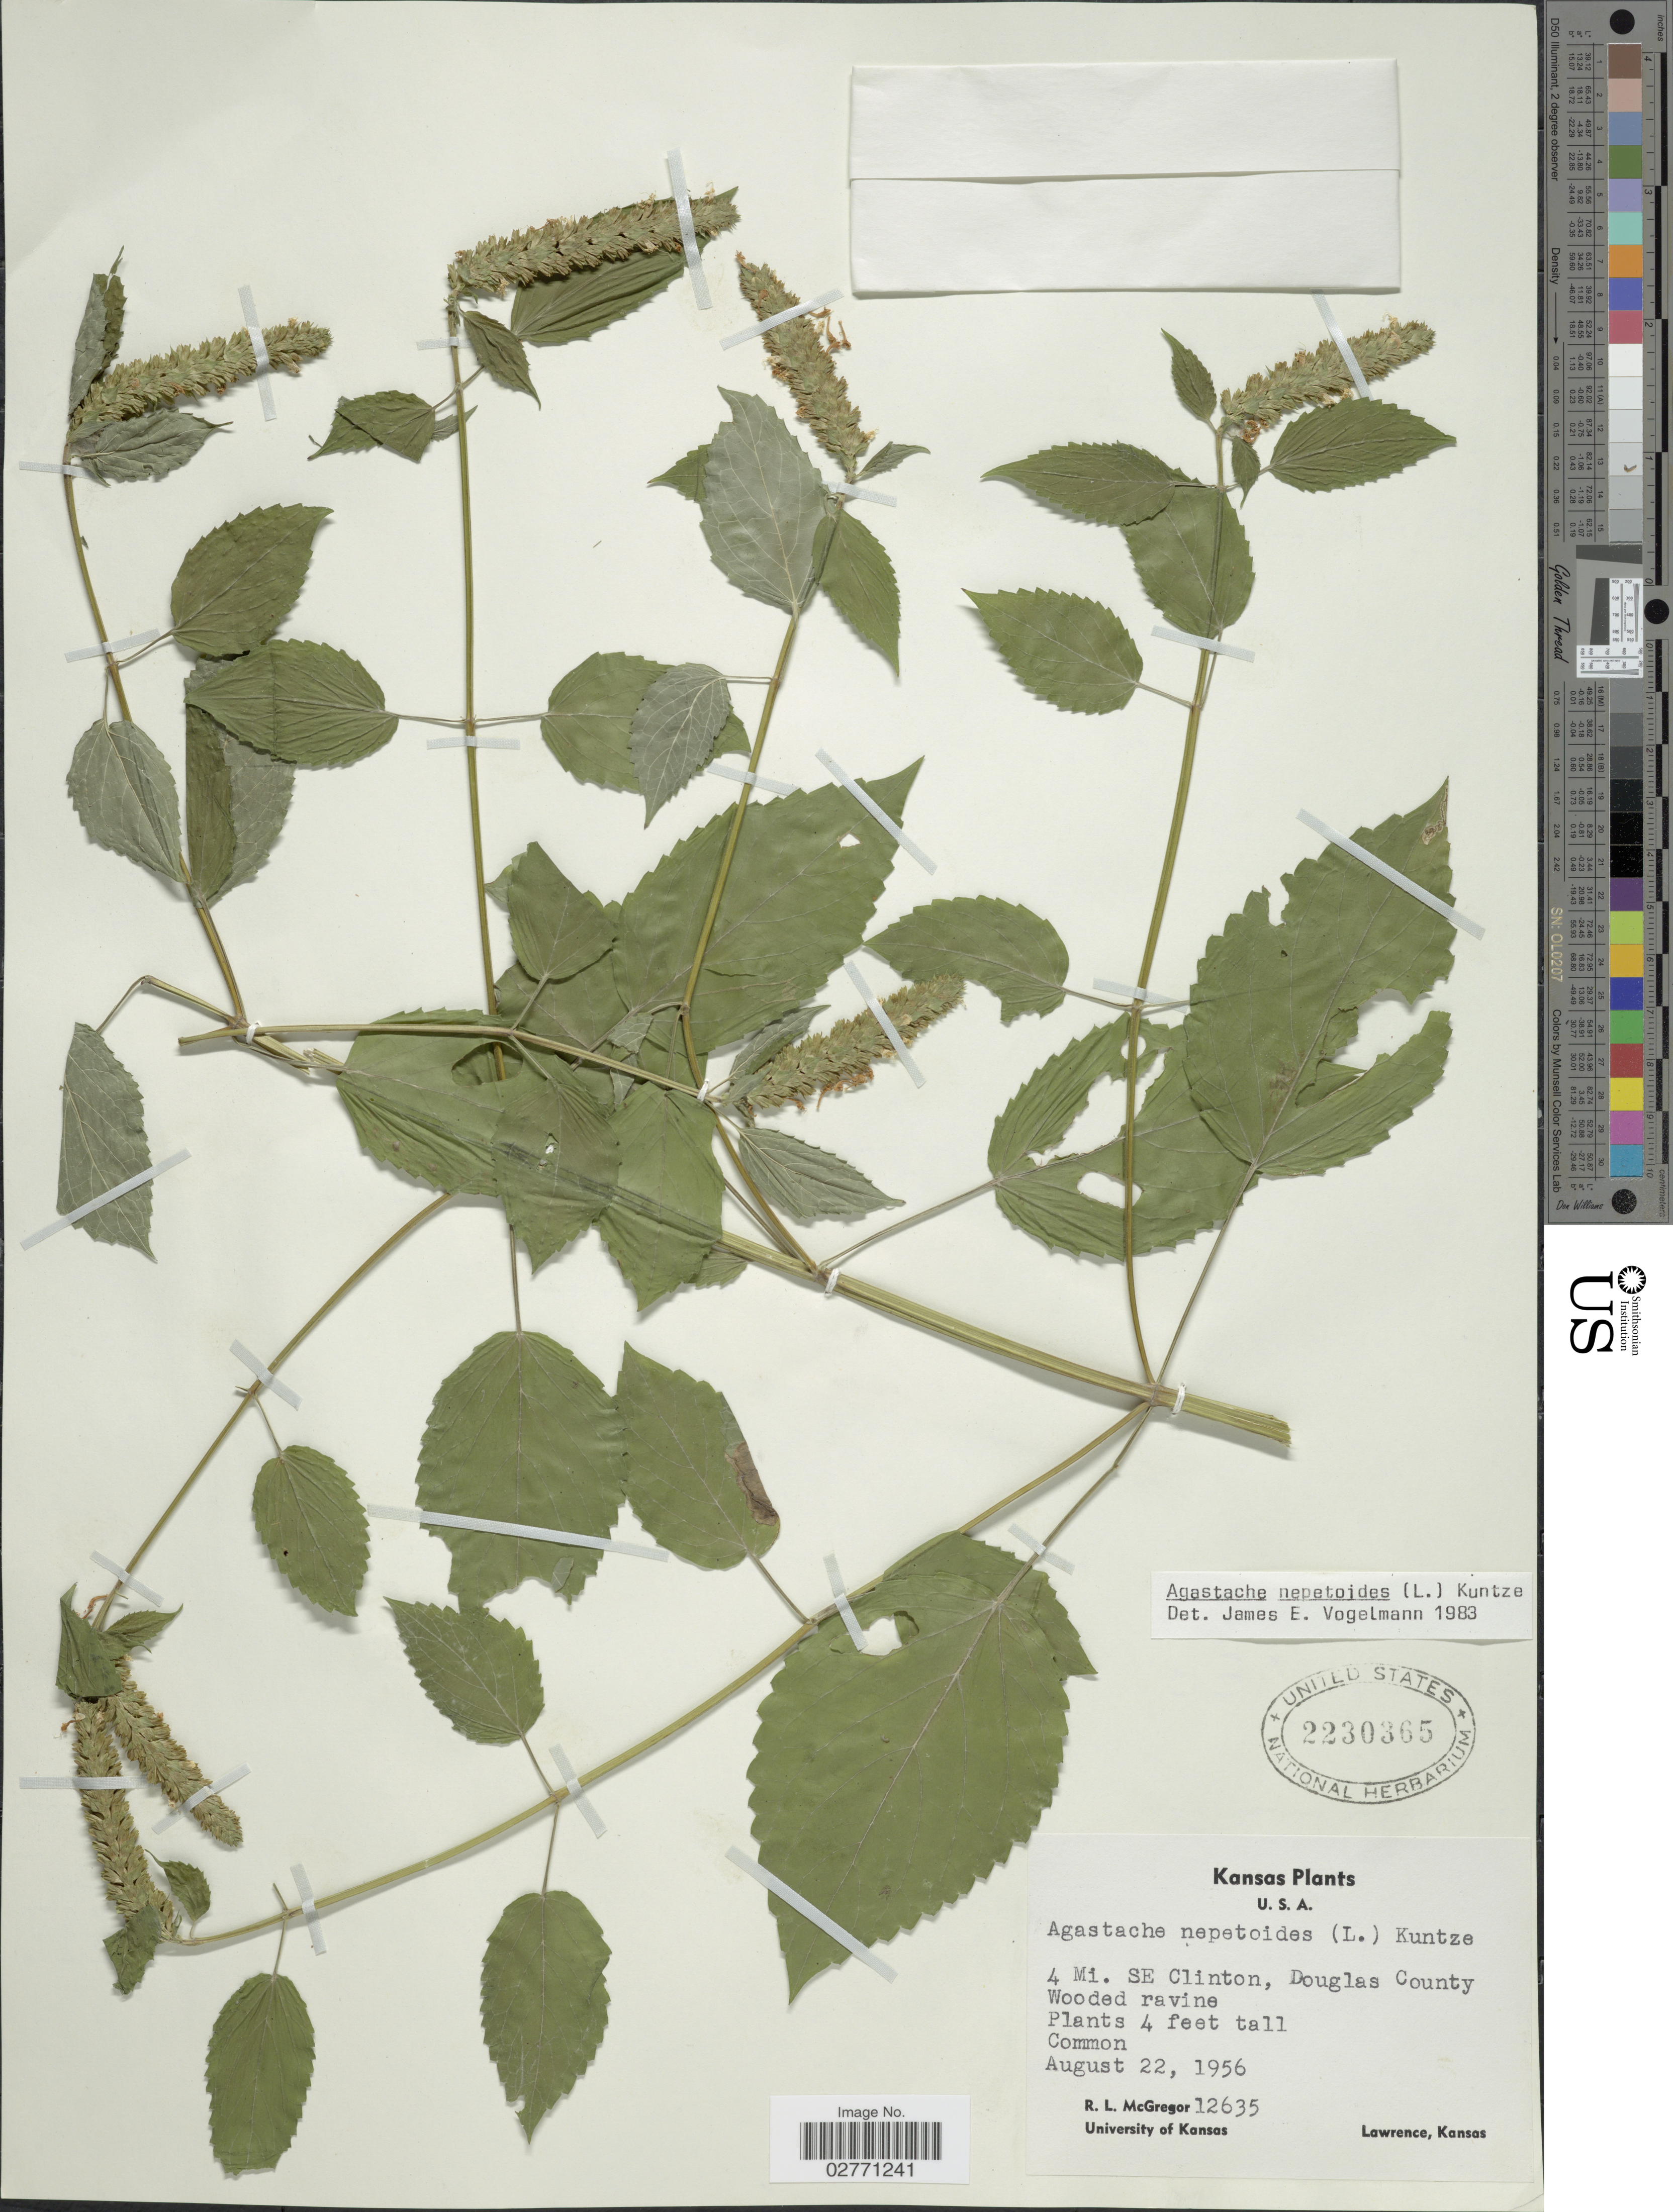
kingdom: Plantae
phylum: Tracheophyta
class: Magnoliopsida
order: Lamiales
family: Lamiaceae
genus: Agastache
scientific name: Agastache nepetoides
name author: (L.) Kuntze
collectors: R. McGregor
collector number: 12635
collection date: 1956-08-22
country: United States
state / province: Kansas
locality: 4 Mi. SE Clinton, Douglas County.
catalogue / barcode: US 2230365